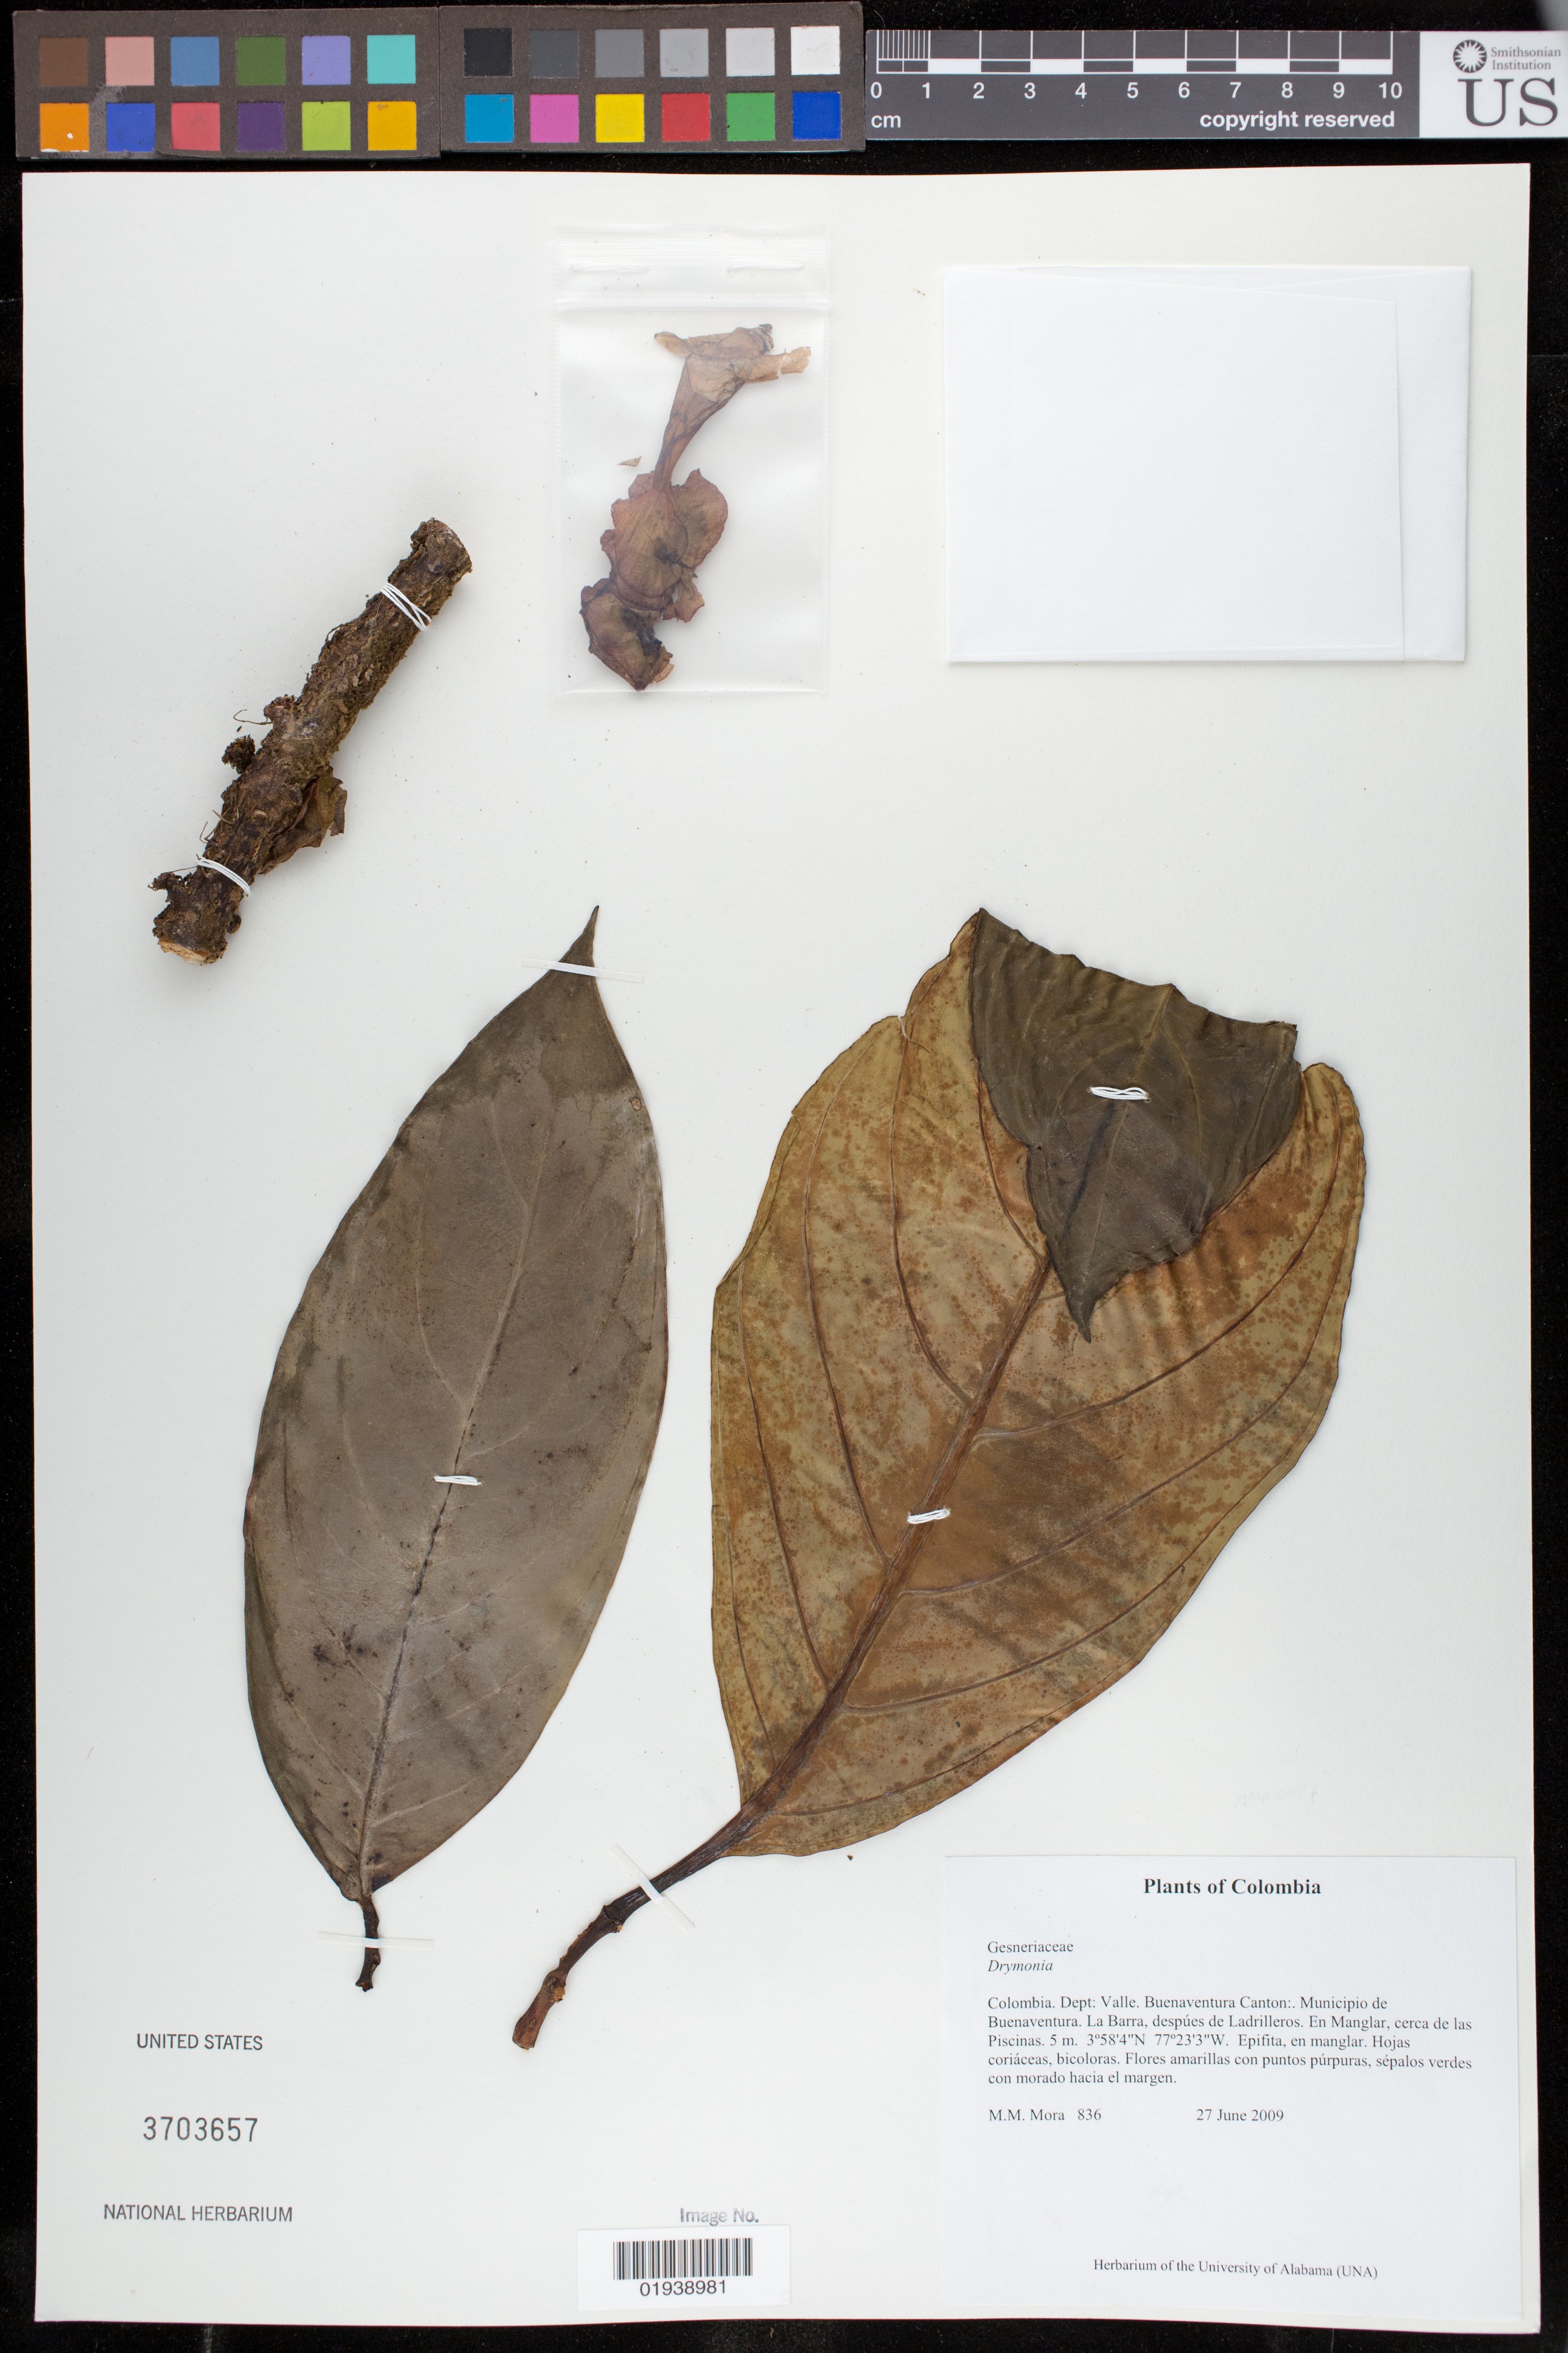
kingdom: Plantae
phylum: Tracheophyta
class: Magnoliopsida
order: Lamiales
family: Gesneriaceae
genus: Drymonia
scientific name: Drymonia sp.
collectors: M. M. Mora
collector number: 836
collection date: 2009-06-27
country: Colombia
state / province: Valle del Cauca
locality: Buenaventura Canton: Muncipio de Buenaventura. La Barra, despues de Ladrilleros. En Manglar, cerca de las Piscinas.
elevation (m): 5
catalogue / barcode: US 3703657